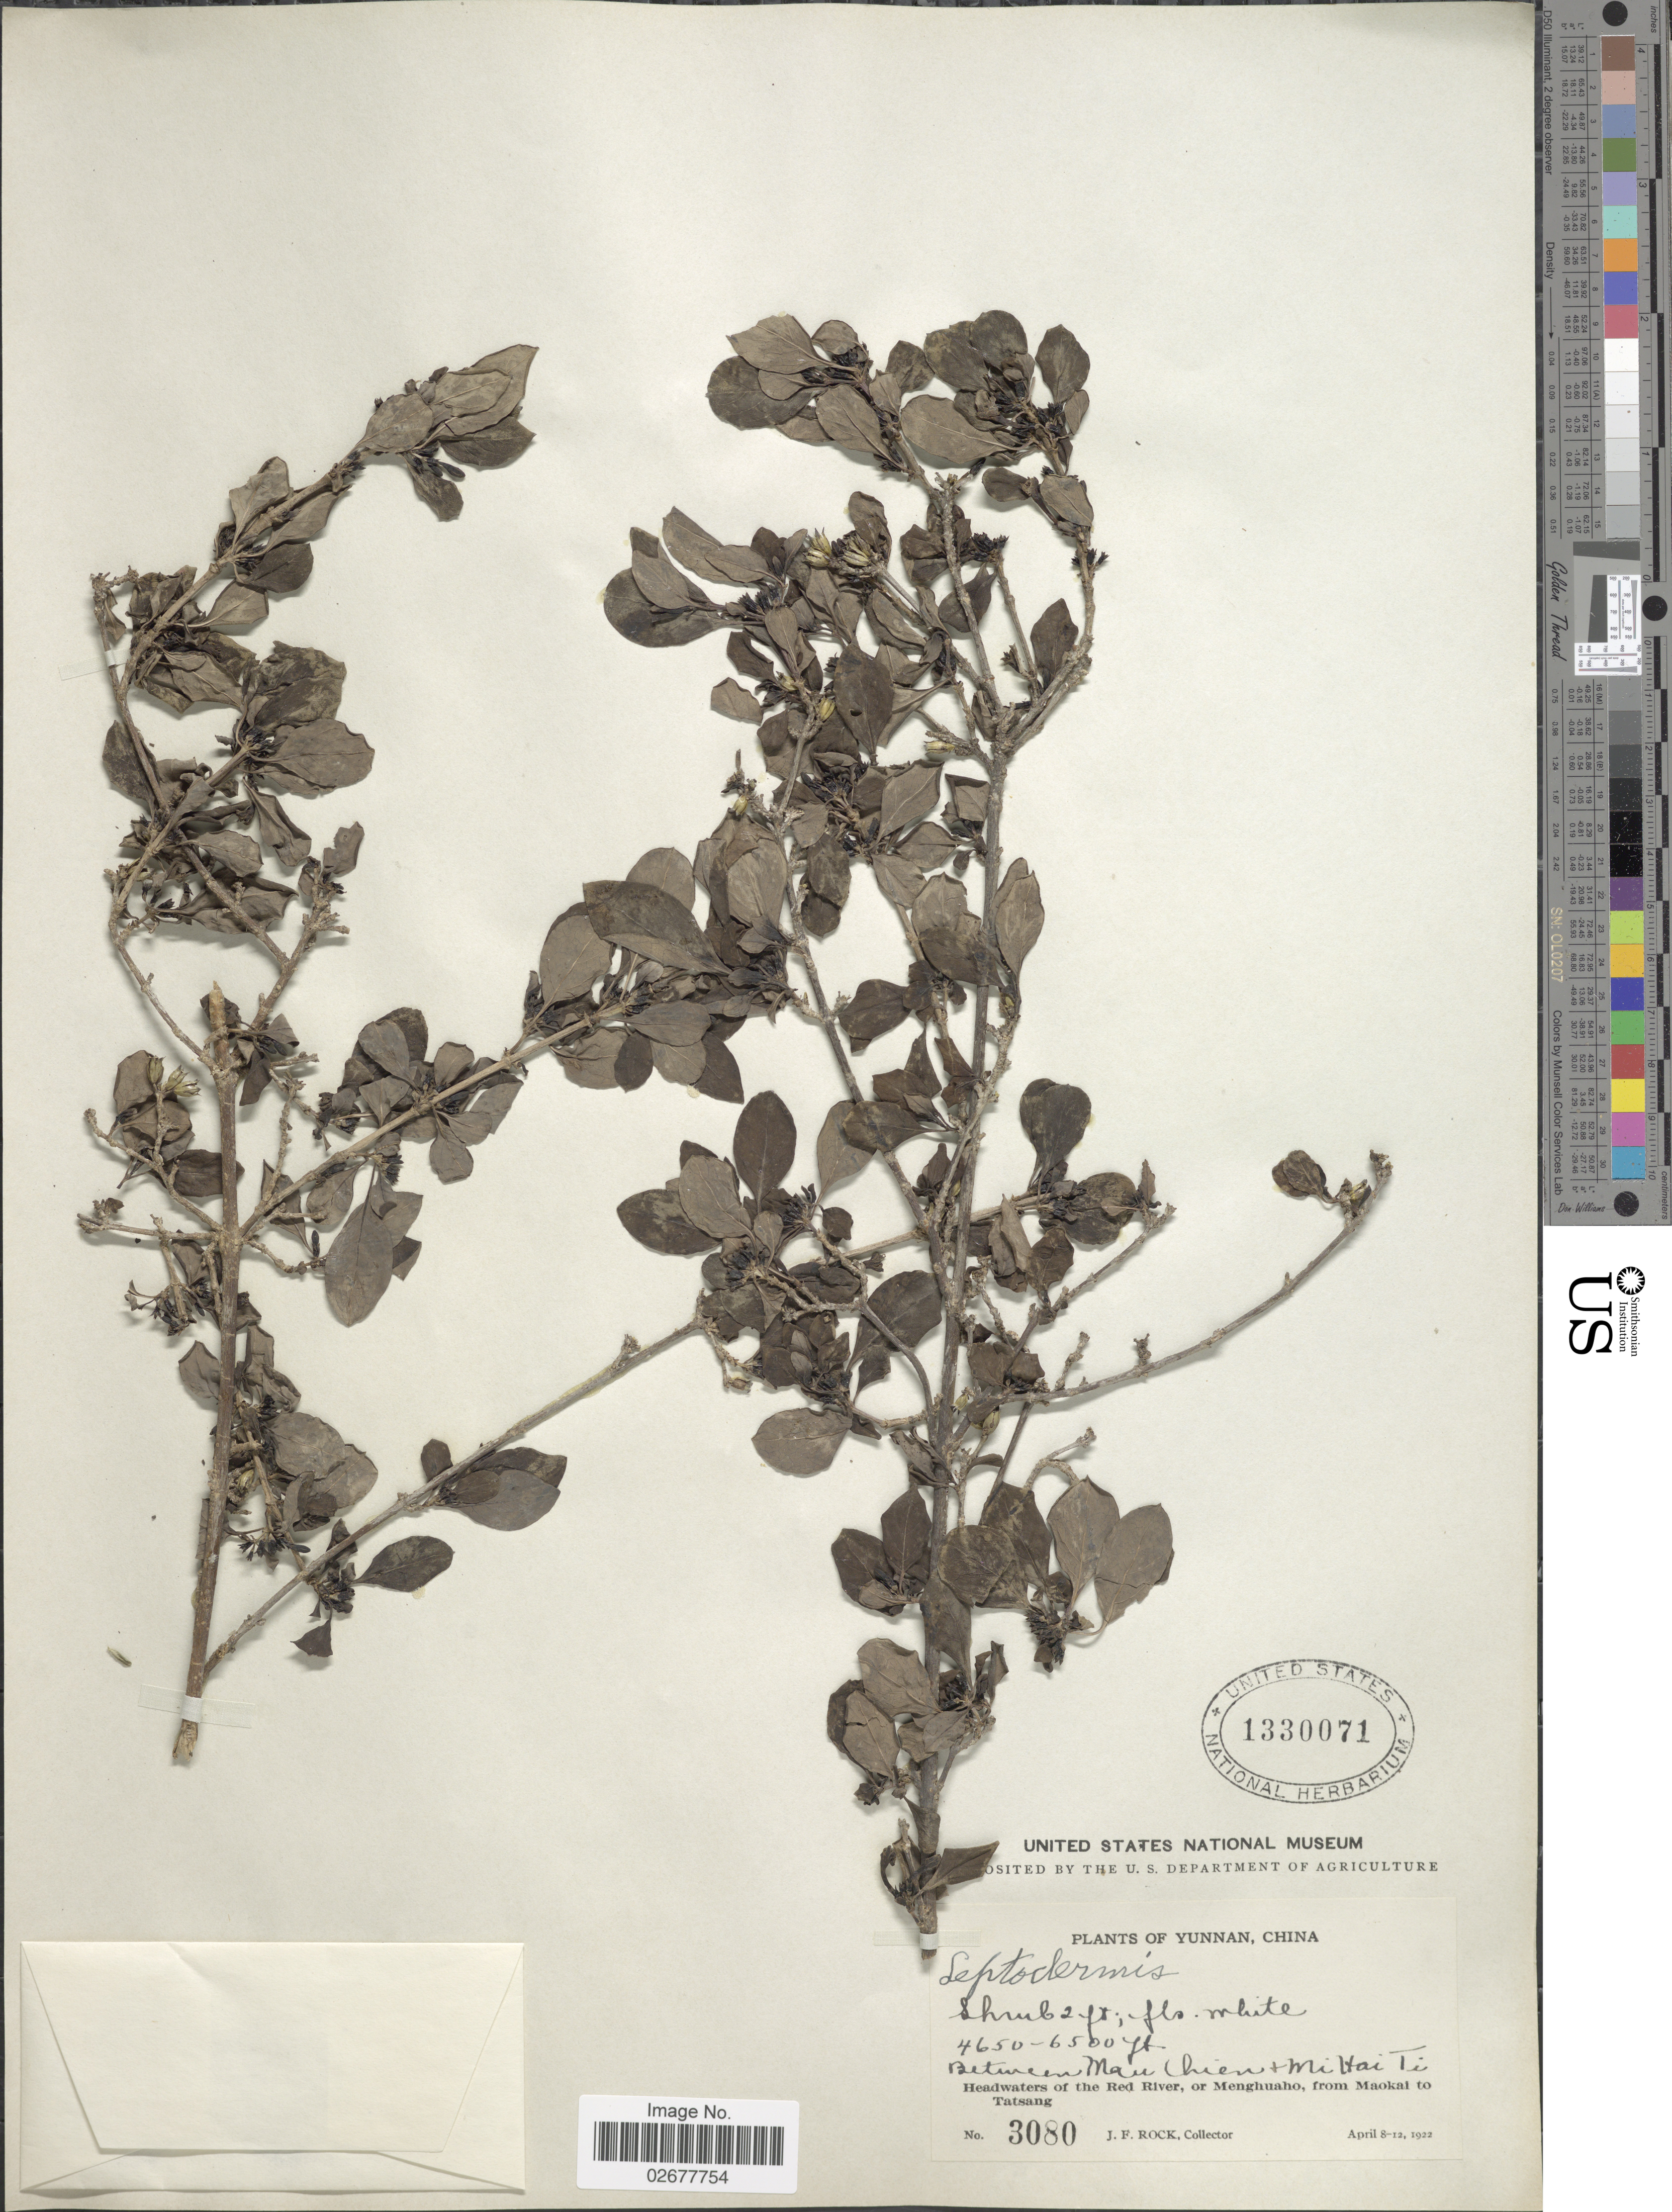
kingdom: Plantae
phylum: Tracheophyta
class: Magnoliopsida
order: Gentianales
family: Rubiaceae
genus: Leptodermis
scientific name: Leptodermis sp.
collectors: J. Rock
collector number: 3080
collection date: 1922-04-08/1922-04-12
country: China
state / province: Yunnan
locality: Between Mau Chien + Mi Hai Ti. Headwaters of the Red River, or Menghuaho, from Maokai to Tatsang.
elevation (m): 1417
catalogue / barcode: US 1330071